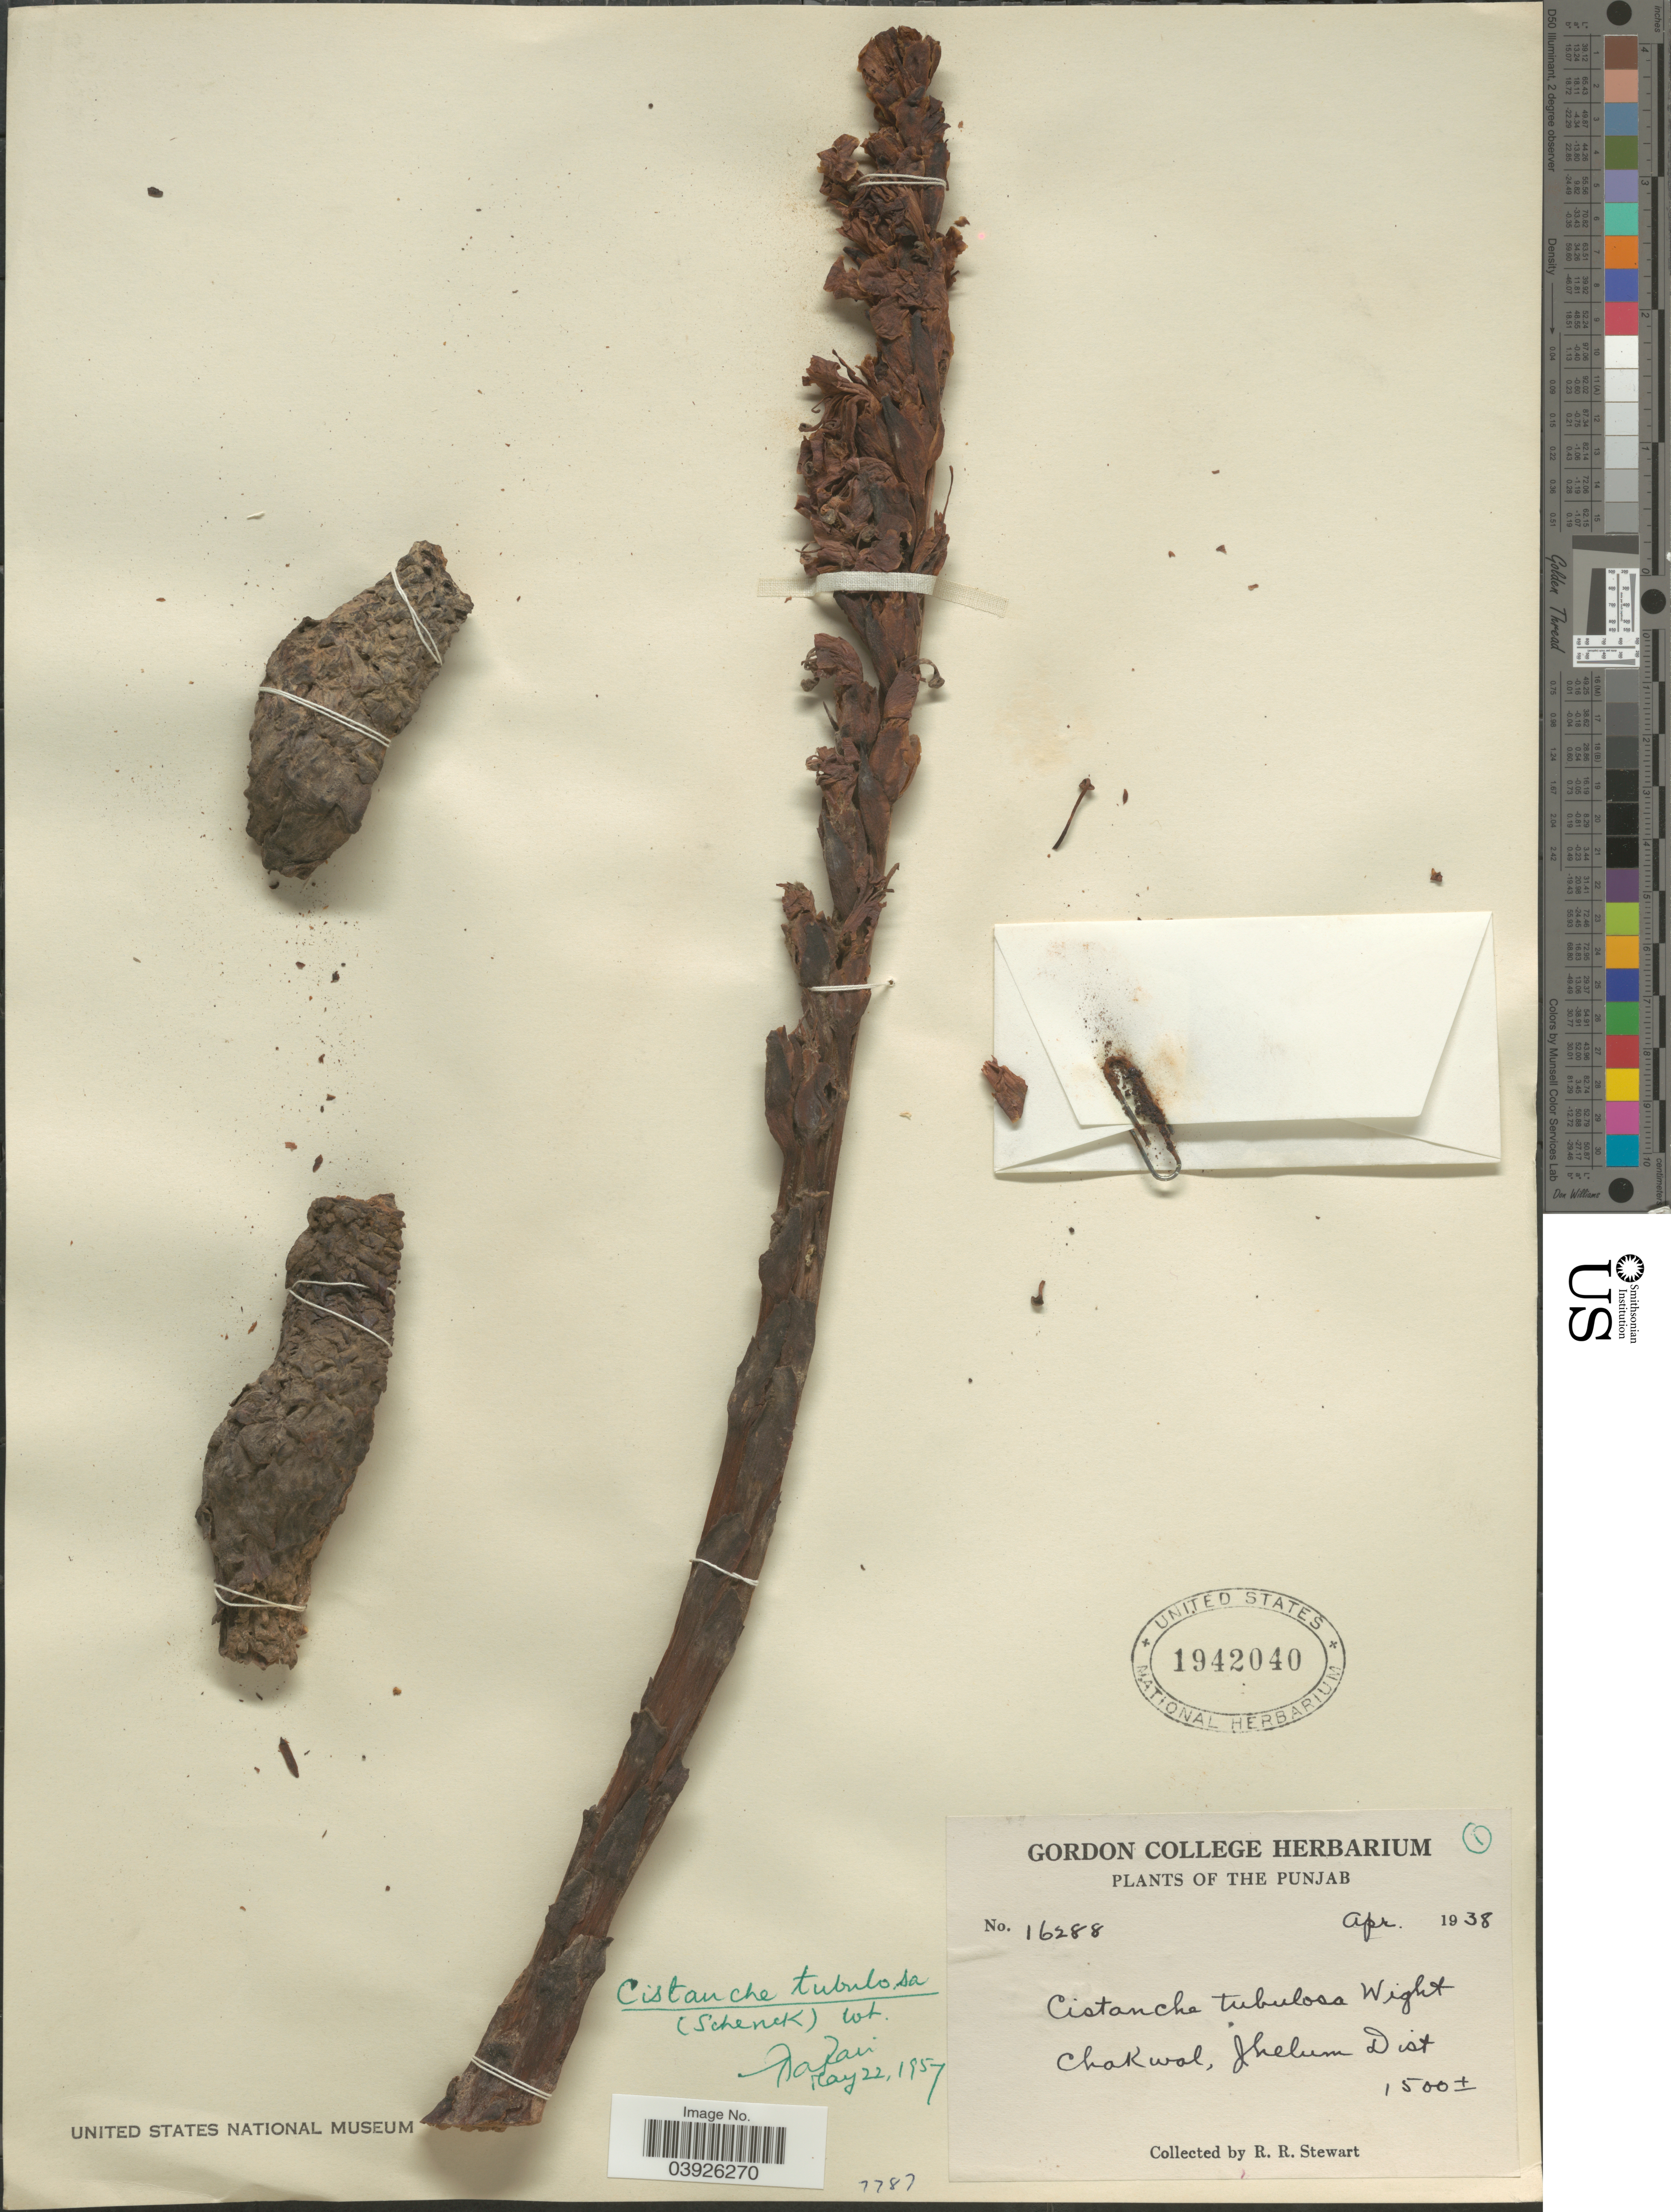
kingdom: Plantae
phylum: Tracheophyta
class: Magnoliopsida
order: Lamiales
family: Orobanchaceae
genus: Cistanche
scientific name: Cistanche tubulosa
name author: (Schenk) Wight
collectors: R. Stewart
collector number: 16288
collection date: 1938-04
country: Pakistan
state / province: Punjab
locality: Chakwal, Jhelum Dist.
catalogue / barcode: US 1942040